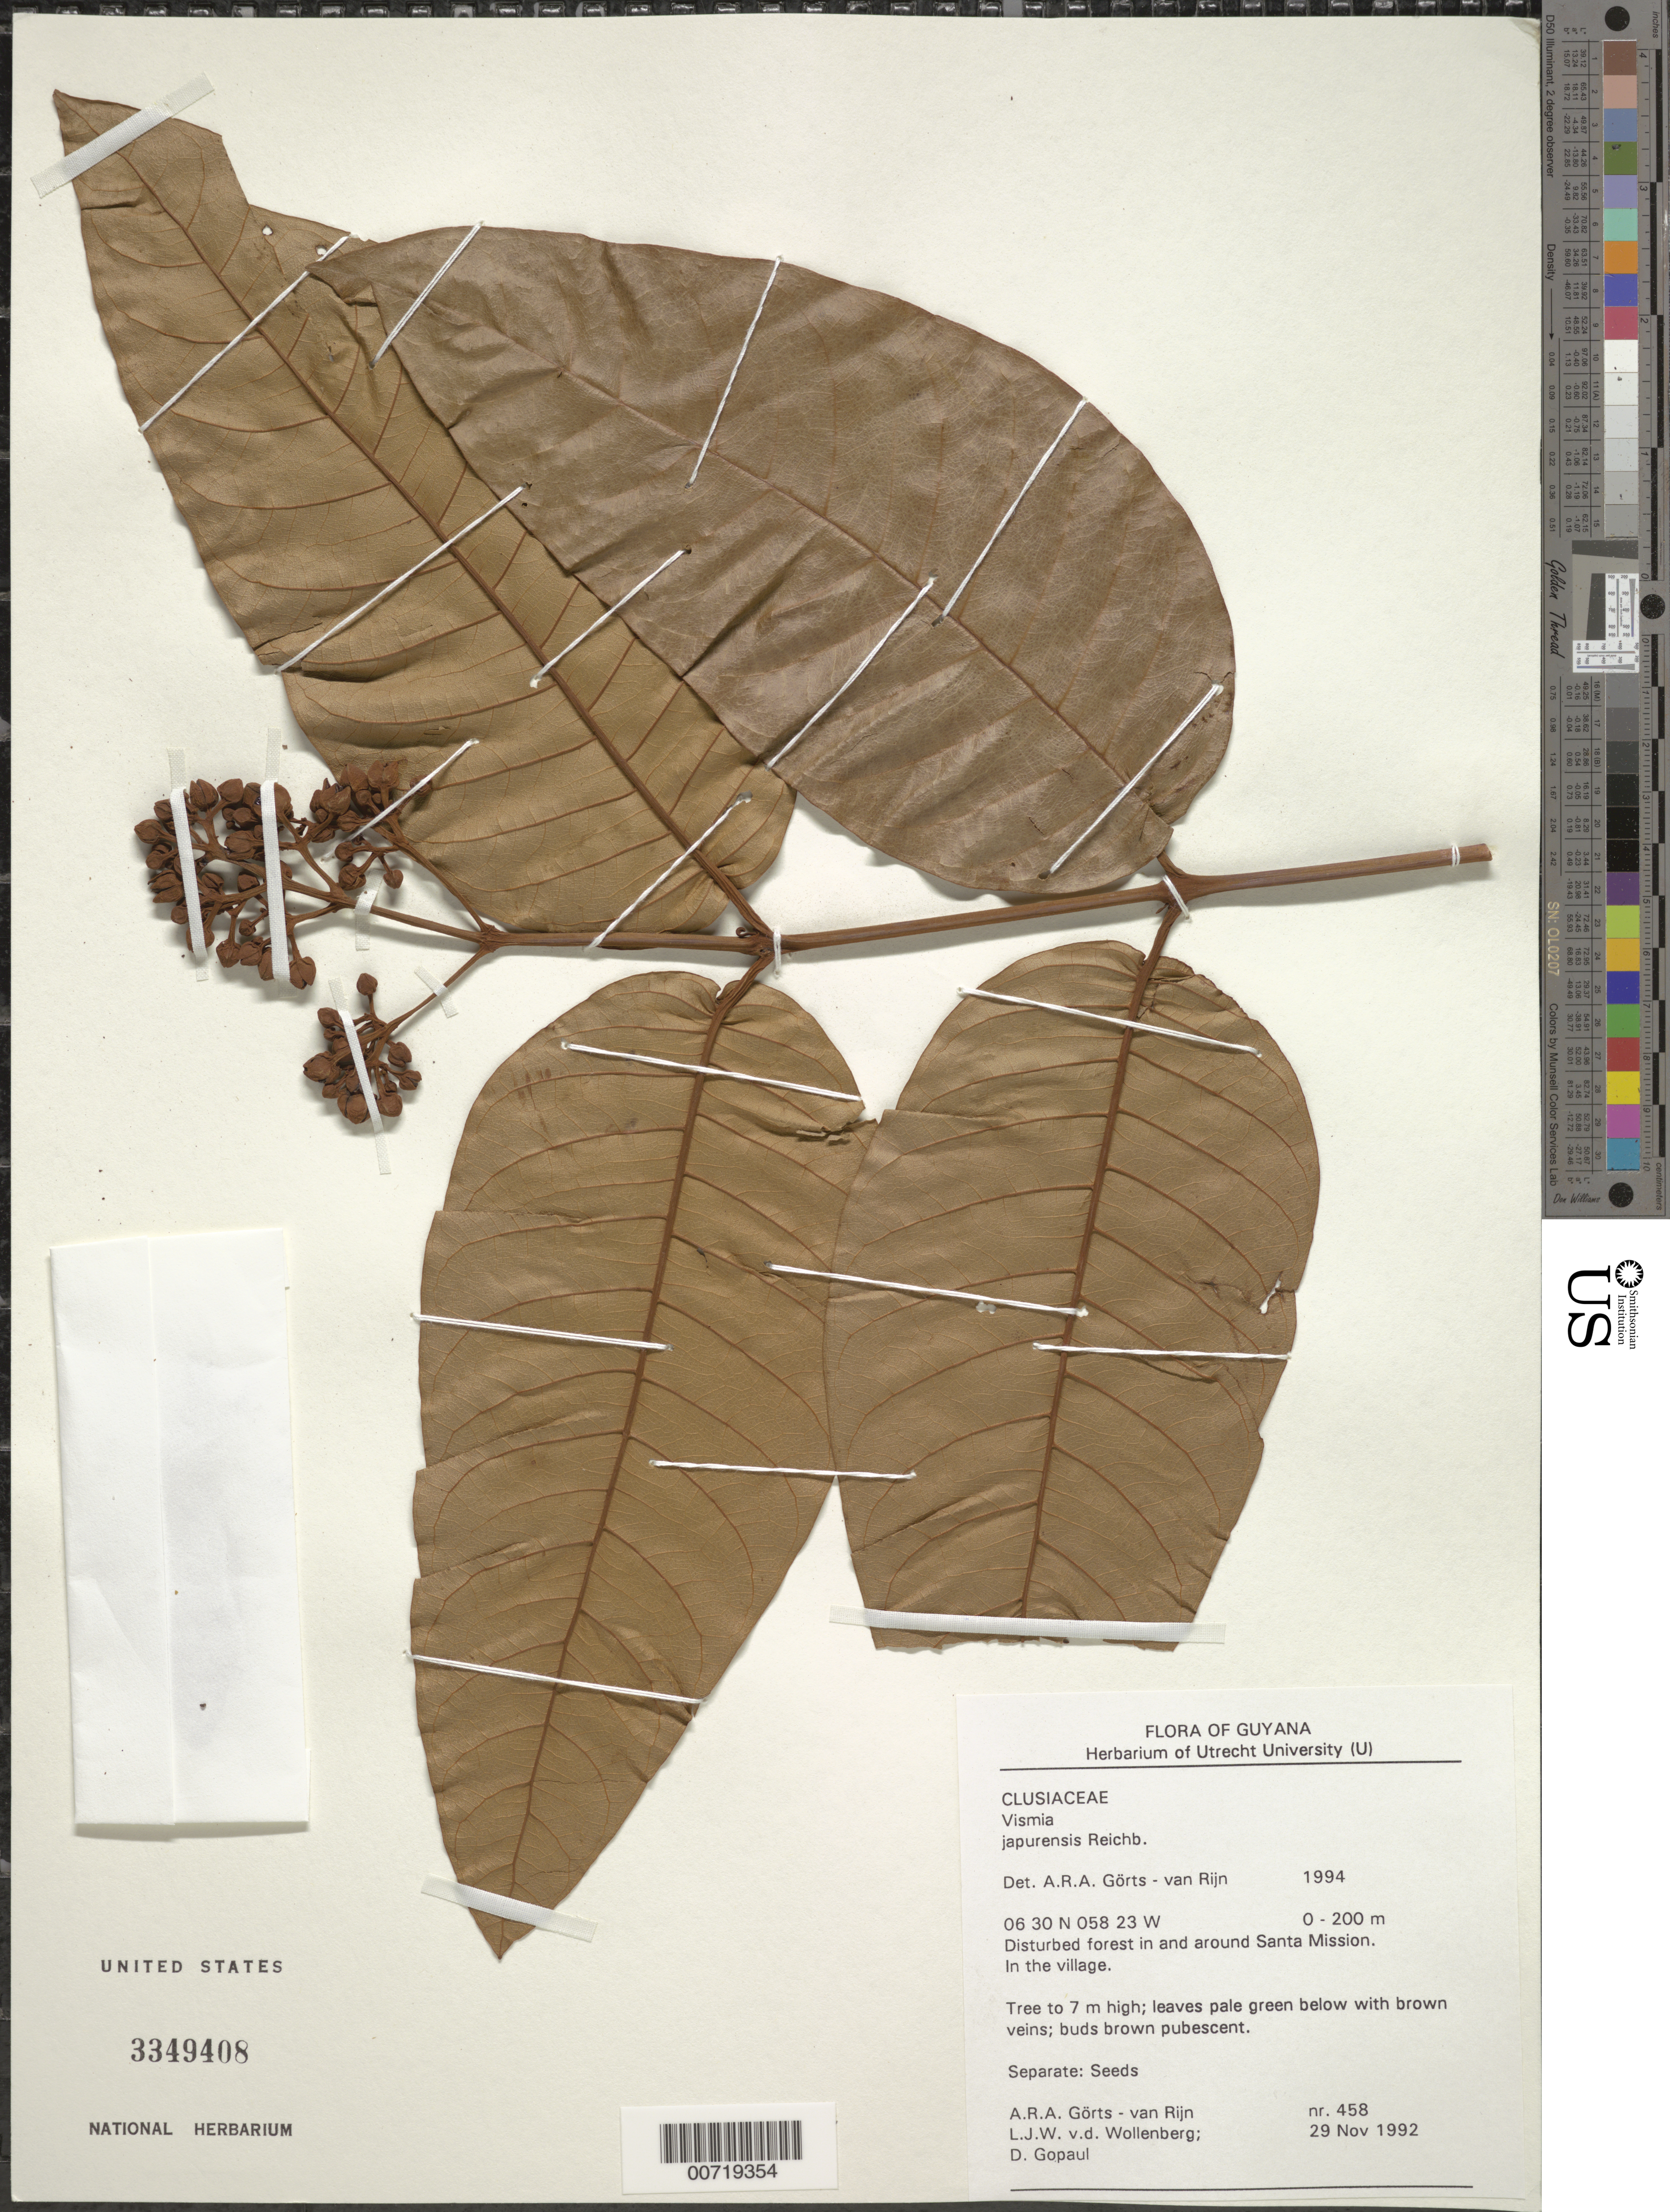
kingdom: Plantae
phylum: Tracheophyta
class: Magnoliopsida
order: Malpighiales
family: Hypericaceae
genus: Vismia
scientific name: Vismia japurensis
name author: Reichardt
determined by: Görts-van Rijn, A. R. A.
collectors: A. .R. A. Görts-van Rijn, L. van der Wollenberg & D. Gopaul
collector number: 458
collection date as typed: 29-Nov-92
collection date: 1992-11-29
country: Guyana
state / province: Demerara-Mahaica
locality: Santa Mission, near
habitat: In village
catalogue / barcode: US 3349408